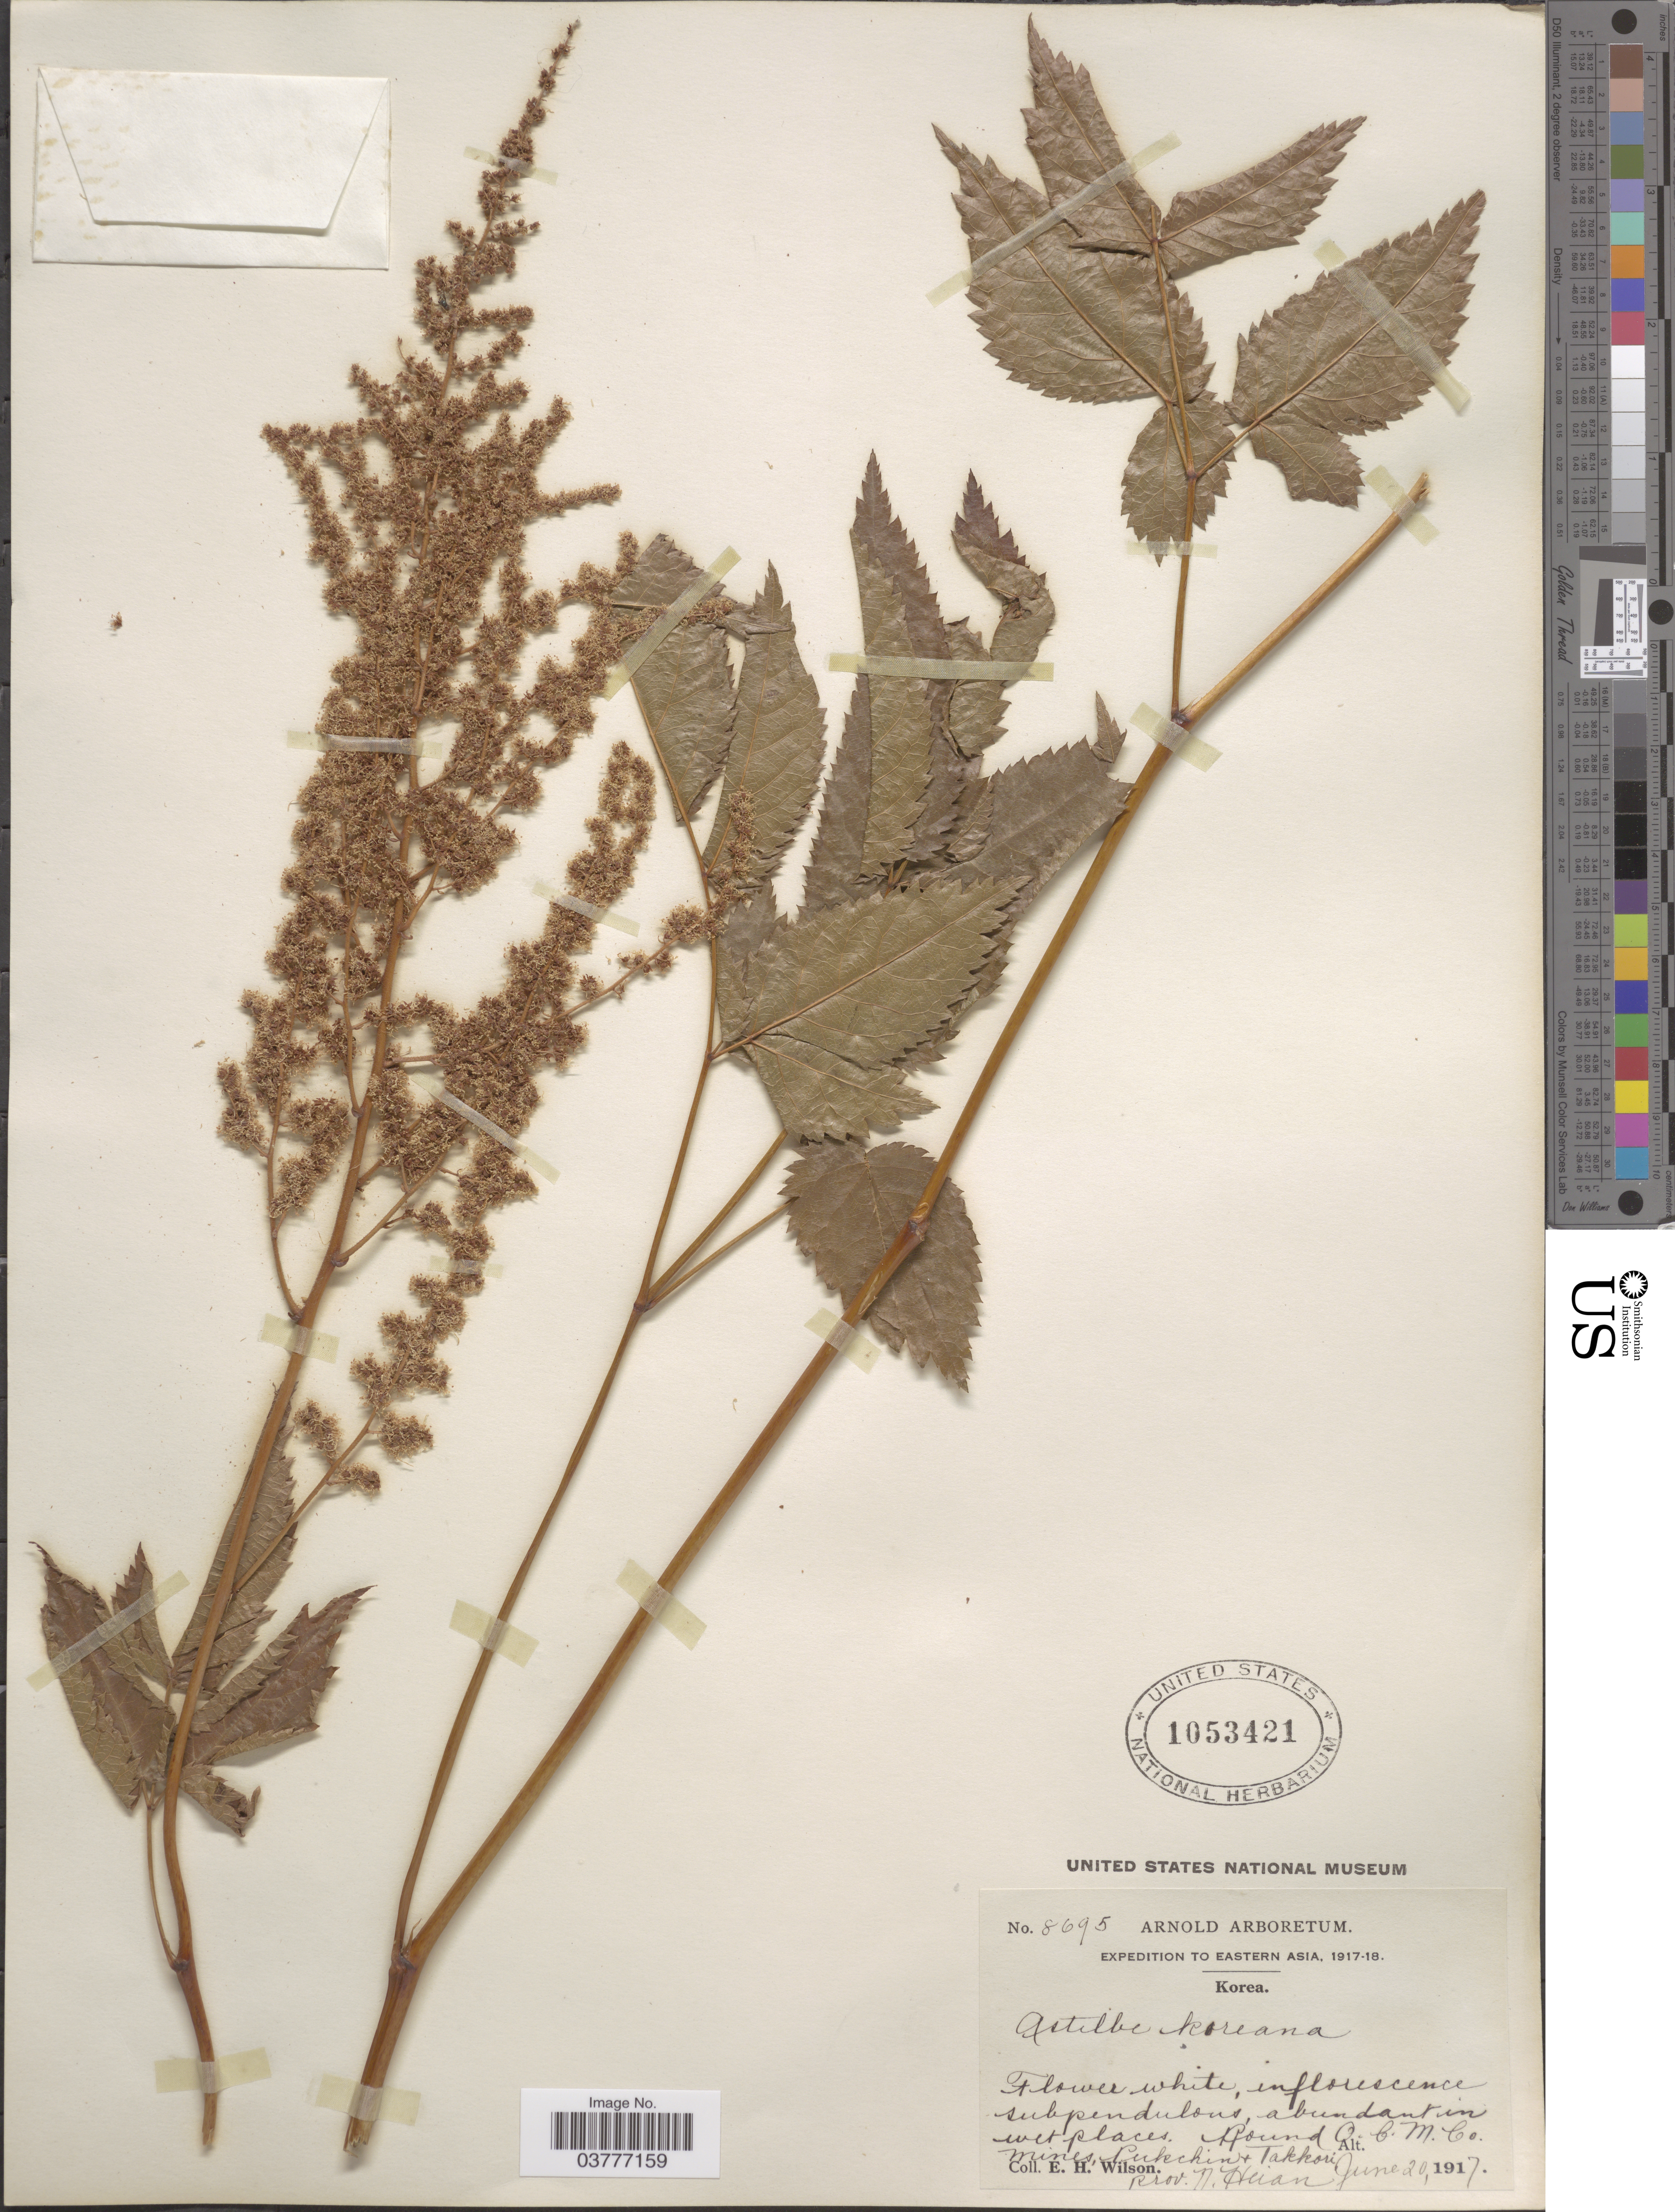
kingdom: Plantae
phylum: Tracheophyta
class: Magnoliopsida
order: Saxifragales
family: Saxifragaceae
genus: Astilbe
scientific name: Astilbe koreana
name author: Nakai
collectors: E. Wilson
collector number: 8695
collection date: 1917-06-20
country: North Korea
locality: Around O.C.M. Co. Mines, Pukchin + Takkori. Prov. N. Heian.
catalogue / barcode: US 1053421